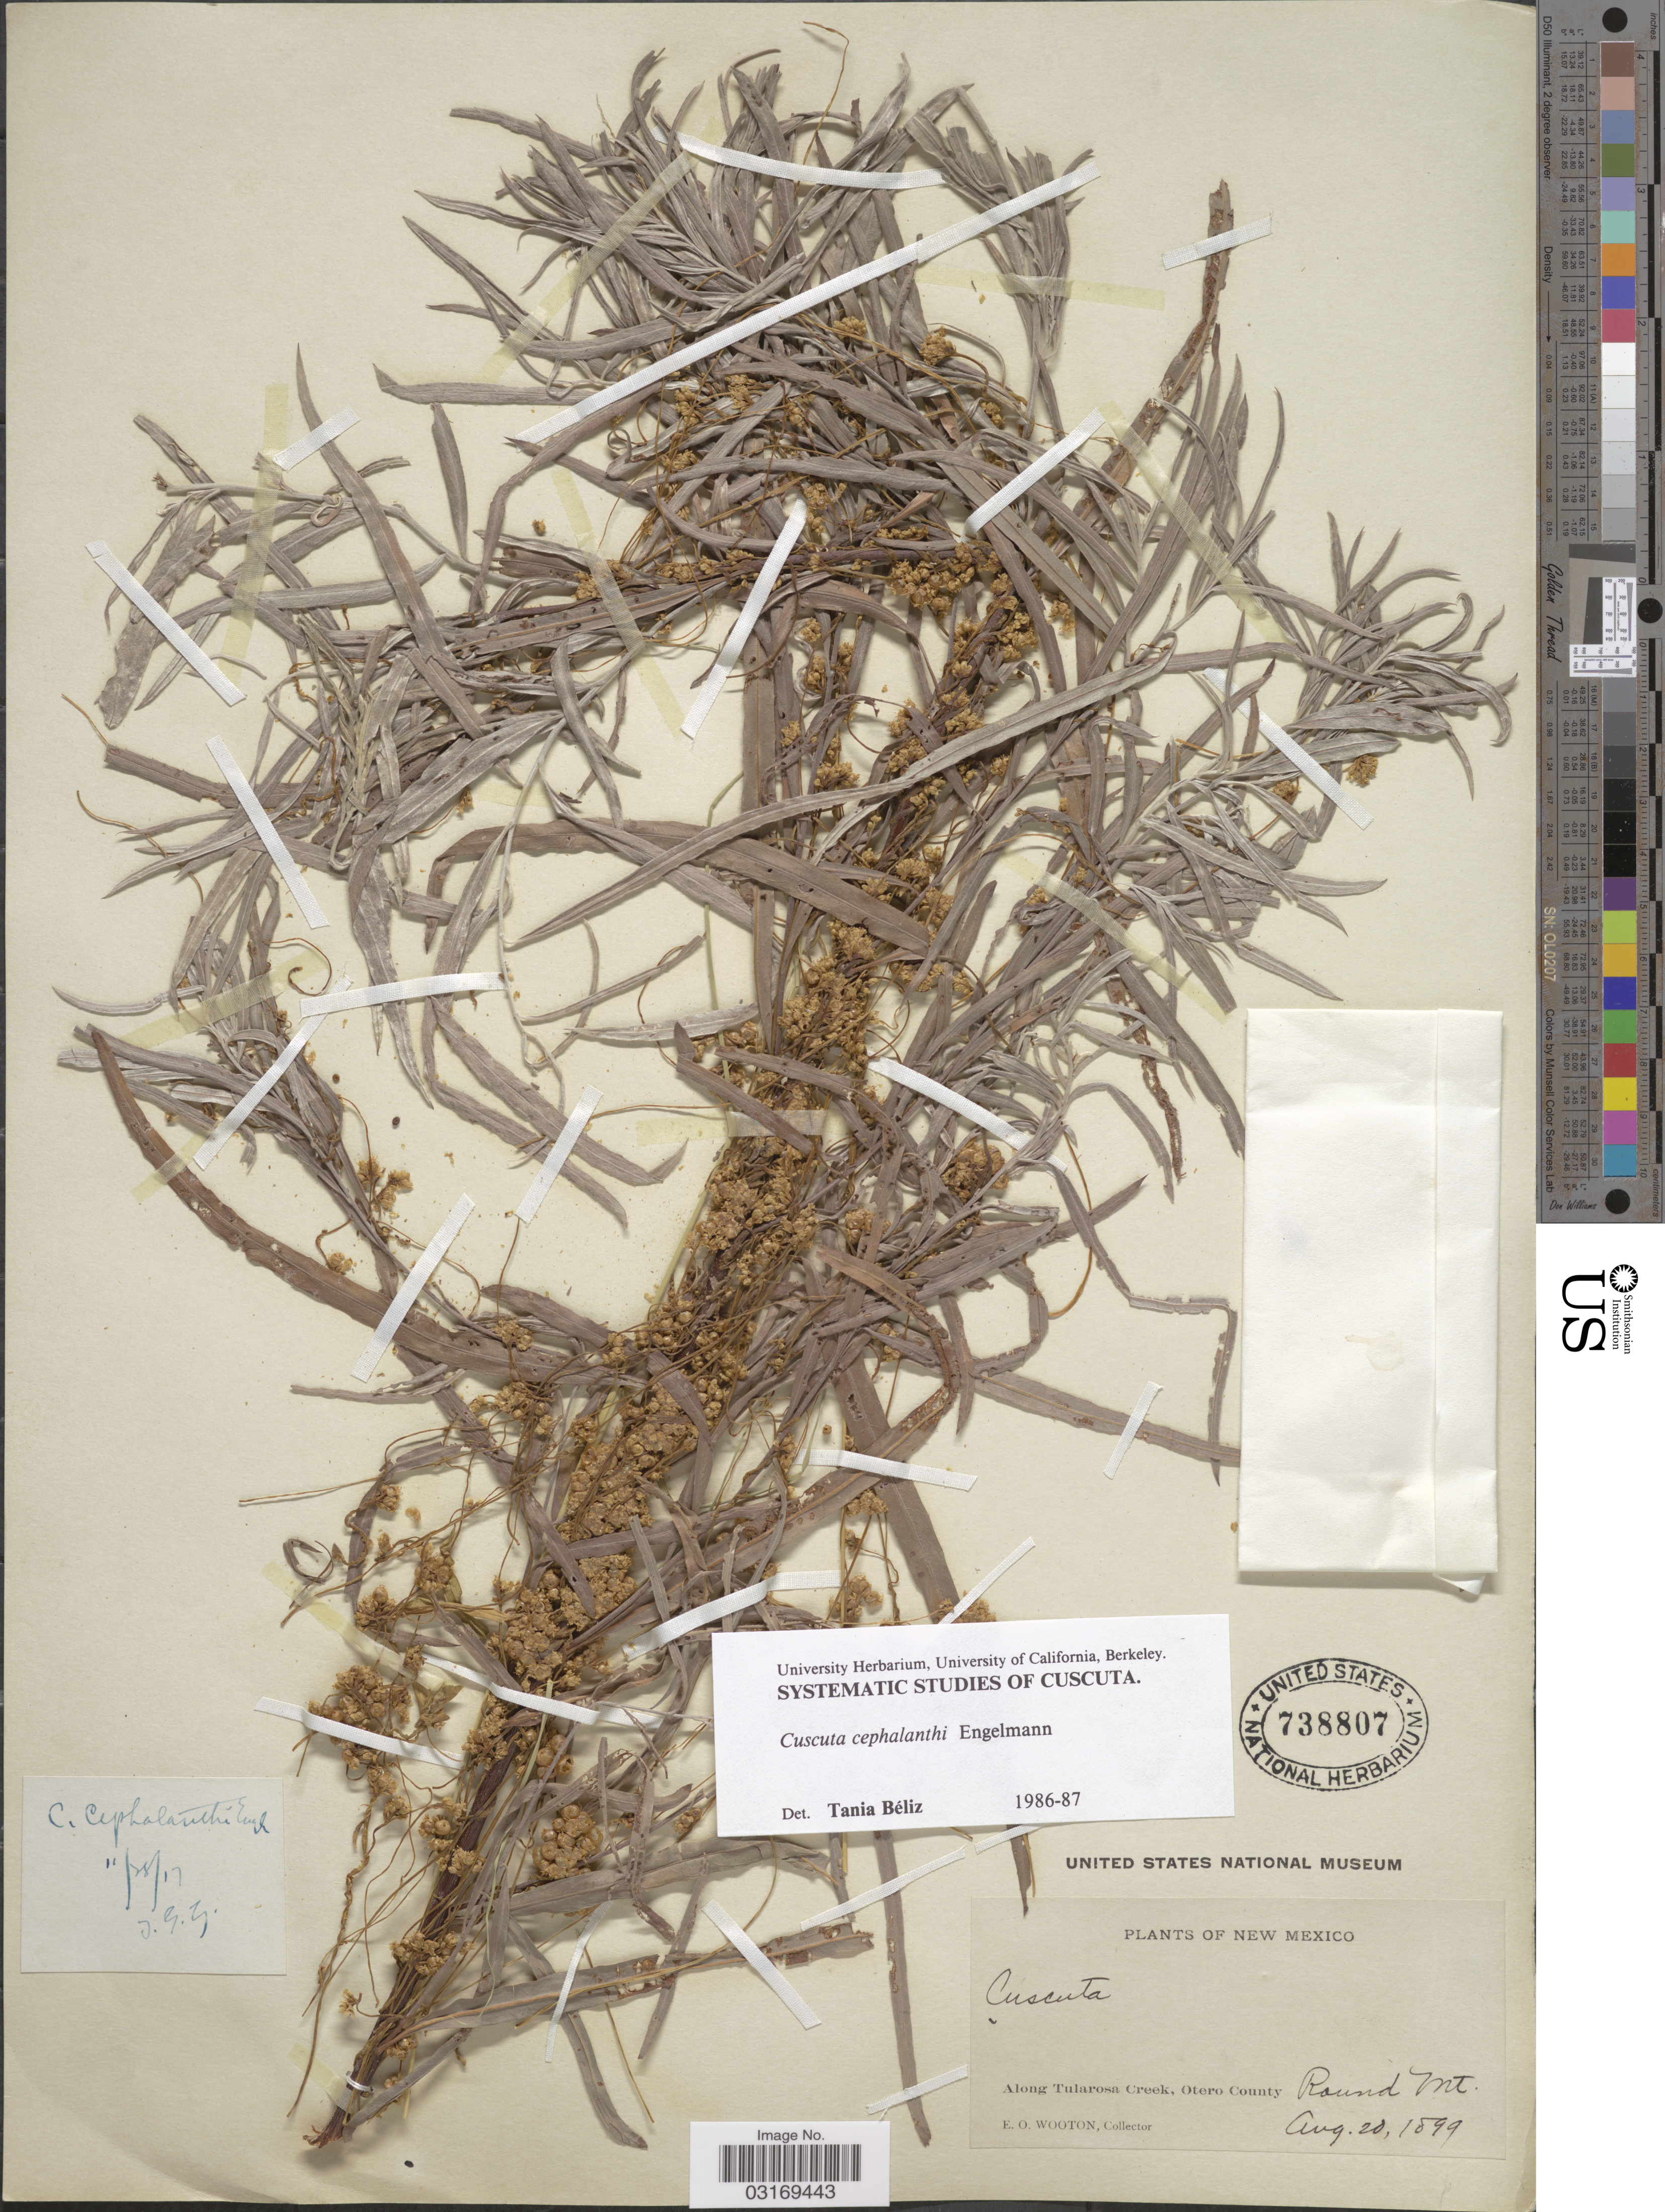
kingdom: Plantae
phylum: Tracheophyta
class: Magnoliopsida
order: Solanales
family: Convolvulaceae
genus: Cuscuta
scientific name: Cuscuta cephalanthi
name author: Engelm.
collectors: E. O. Wooton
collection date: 1899-08-20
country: United States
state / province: New Mexico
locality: Along Tularosa Creek, Otero County Round Mt.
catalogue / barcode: US 738807